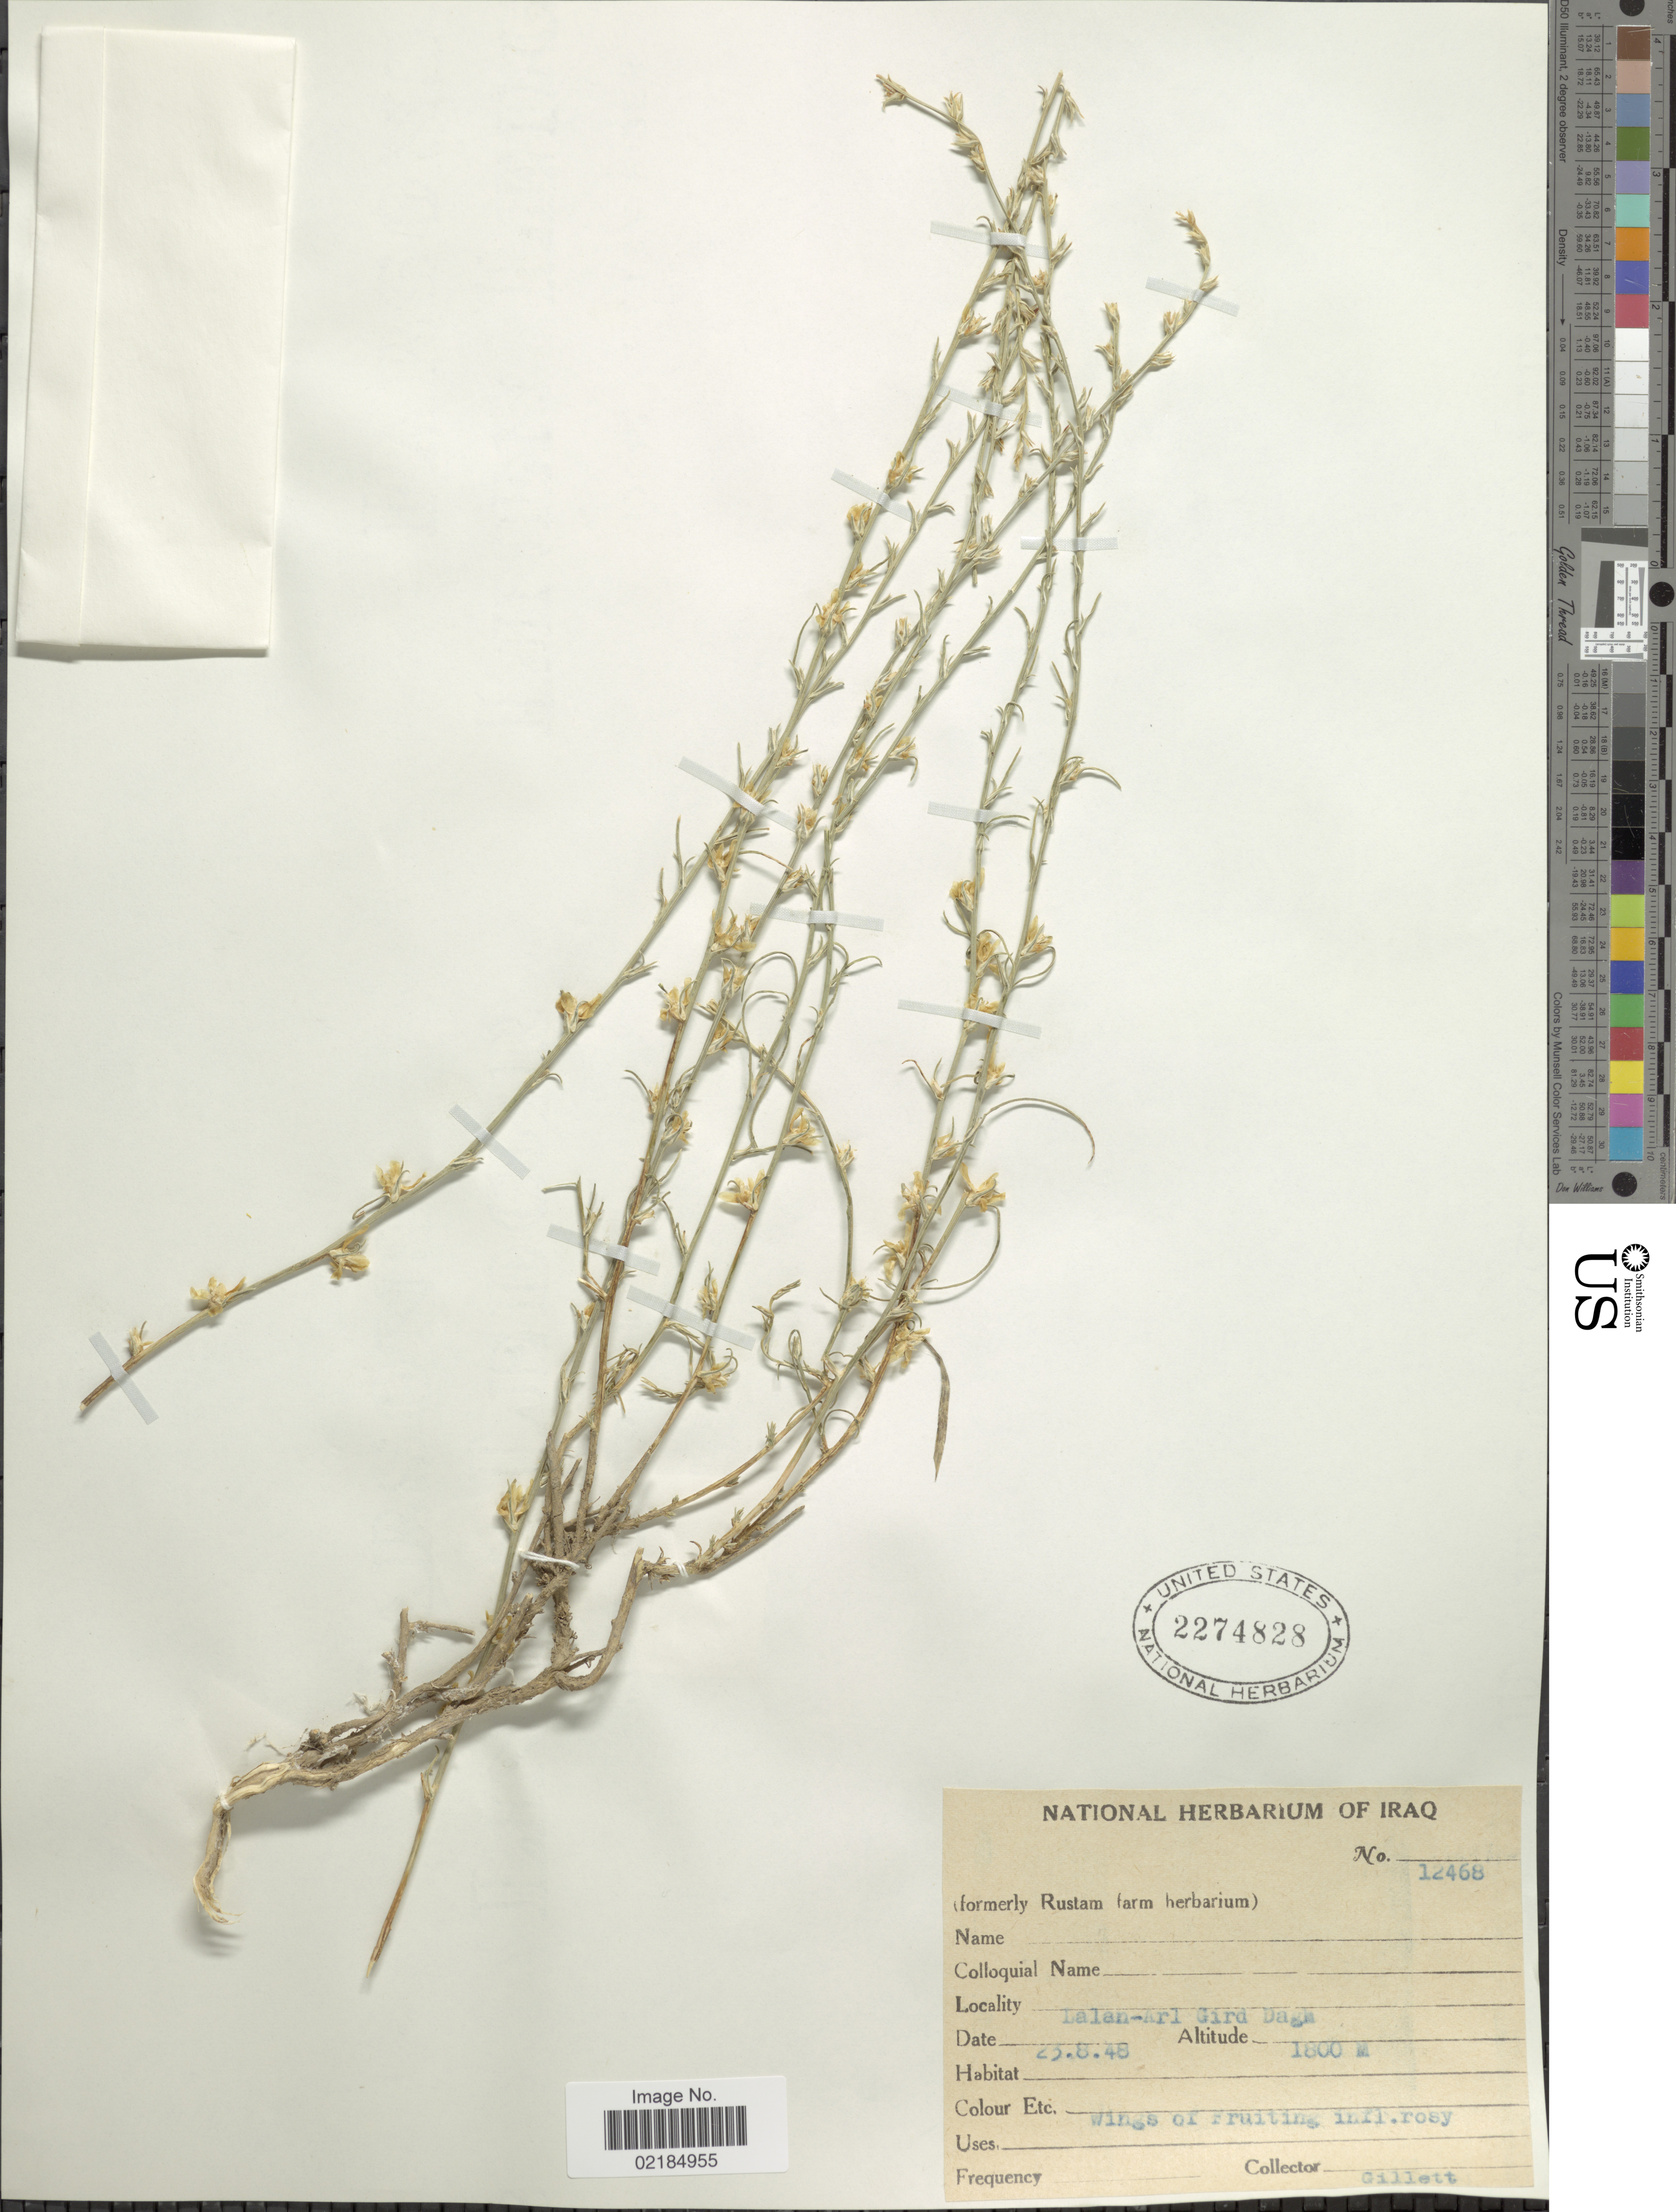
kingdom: Plantae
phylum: Tracheophyta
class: Magnoliopsida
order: Asterales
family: Asteraceae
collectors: Gillett, --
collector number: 12468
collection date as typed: Transcribed d/m/y: 23/8/48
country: Iraq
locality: Lalan-Arl Gird Dagh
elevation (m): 1800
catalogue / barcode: US 2274828